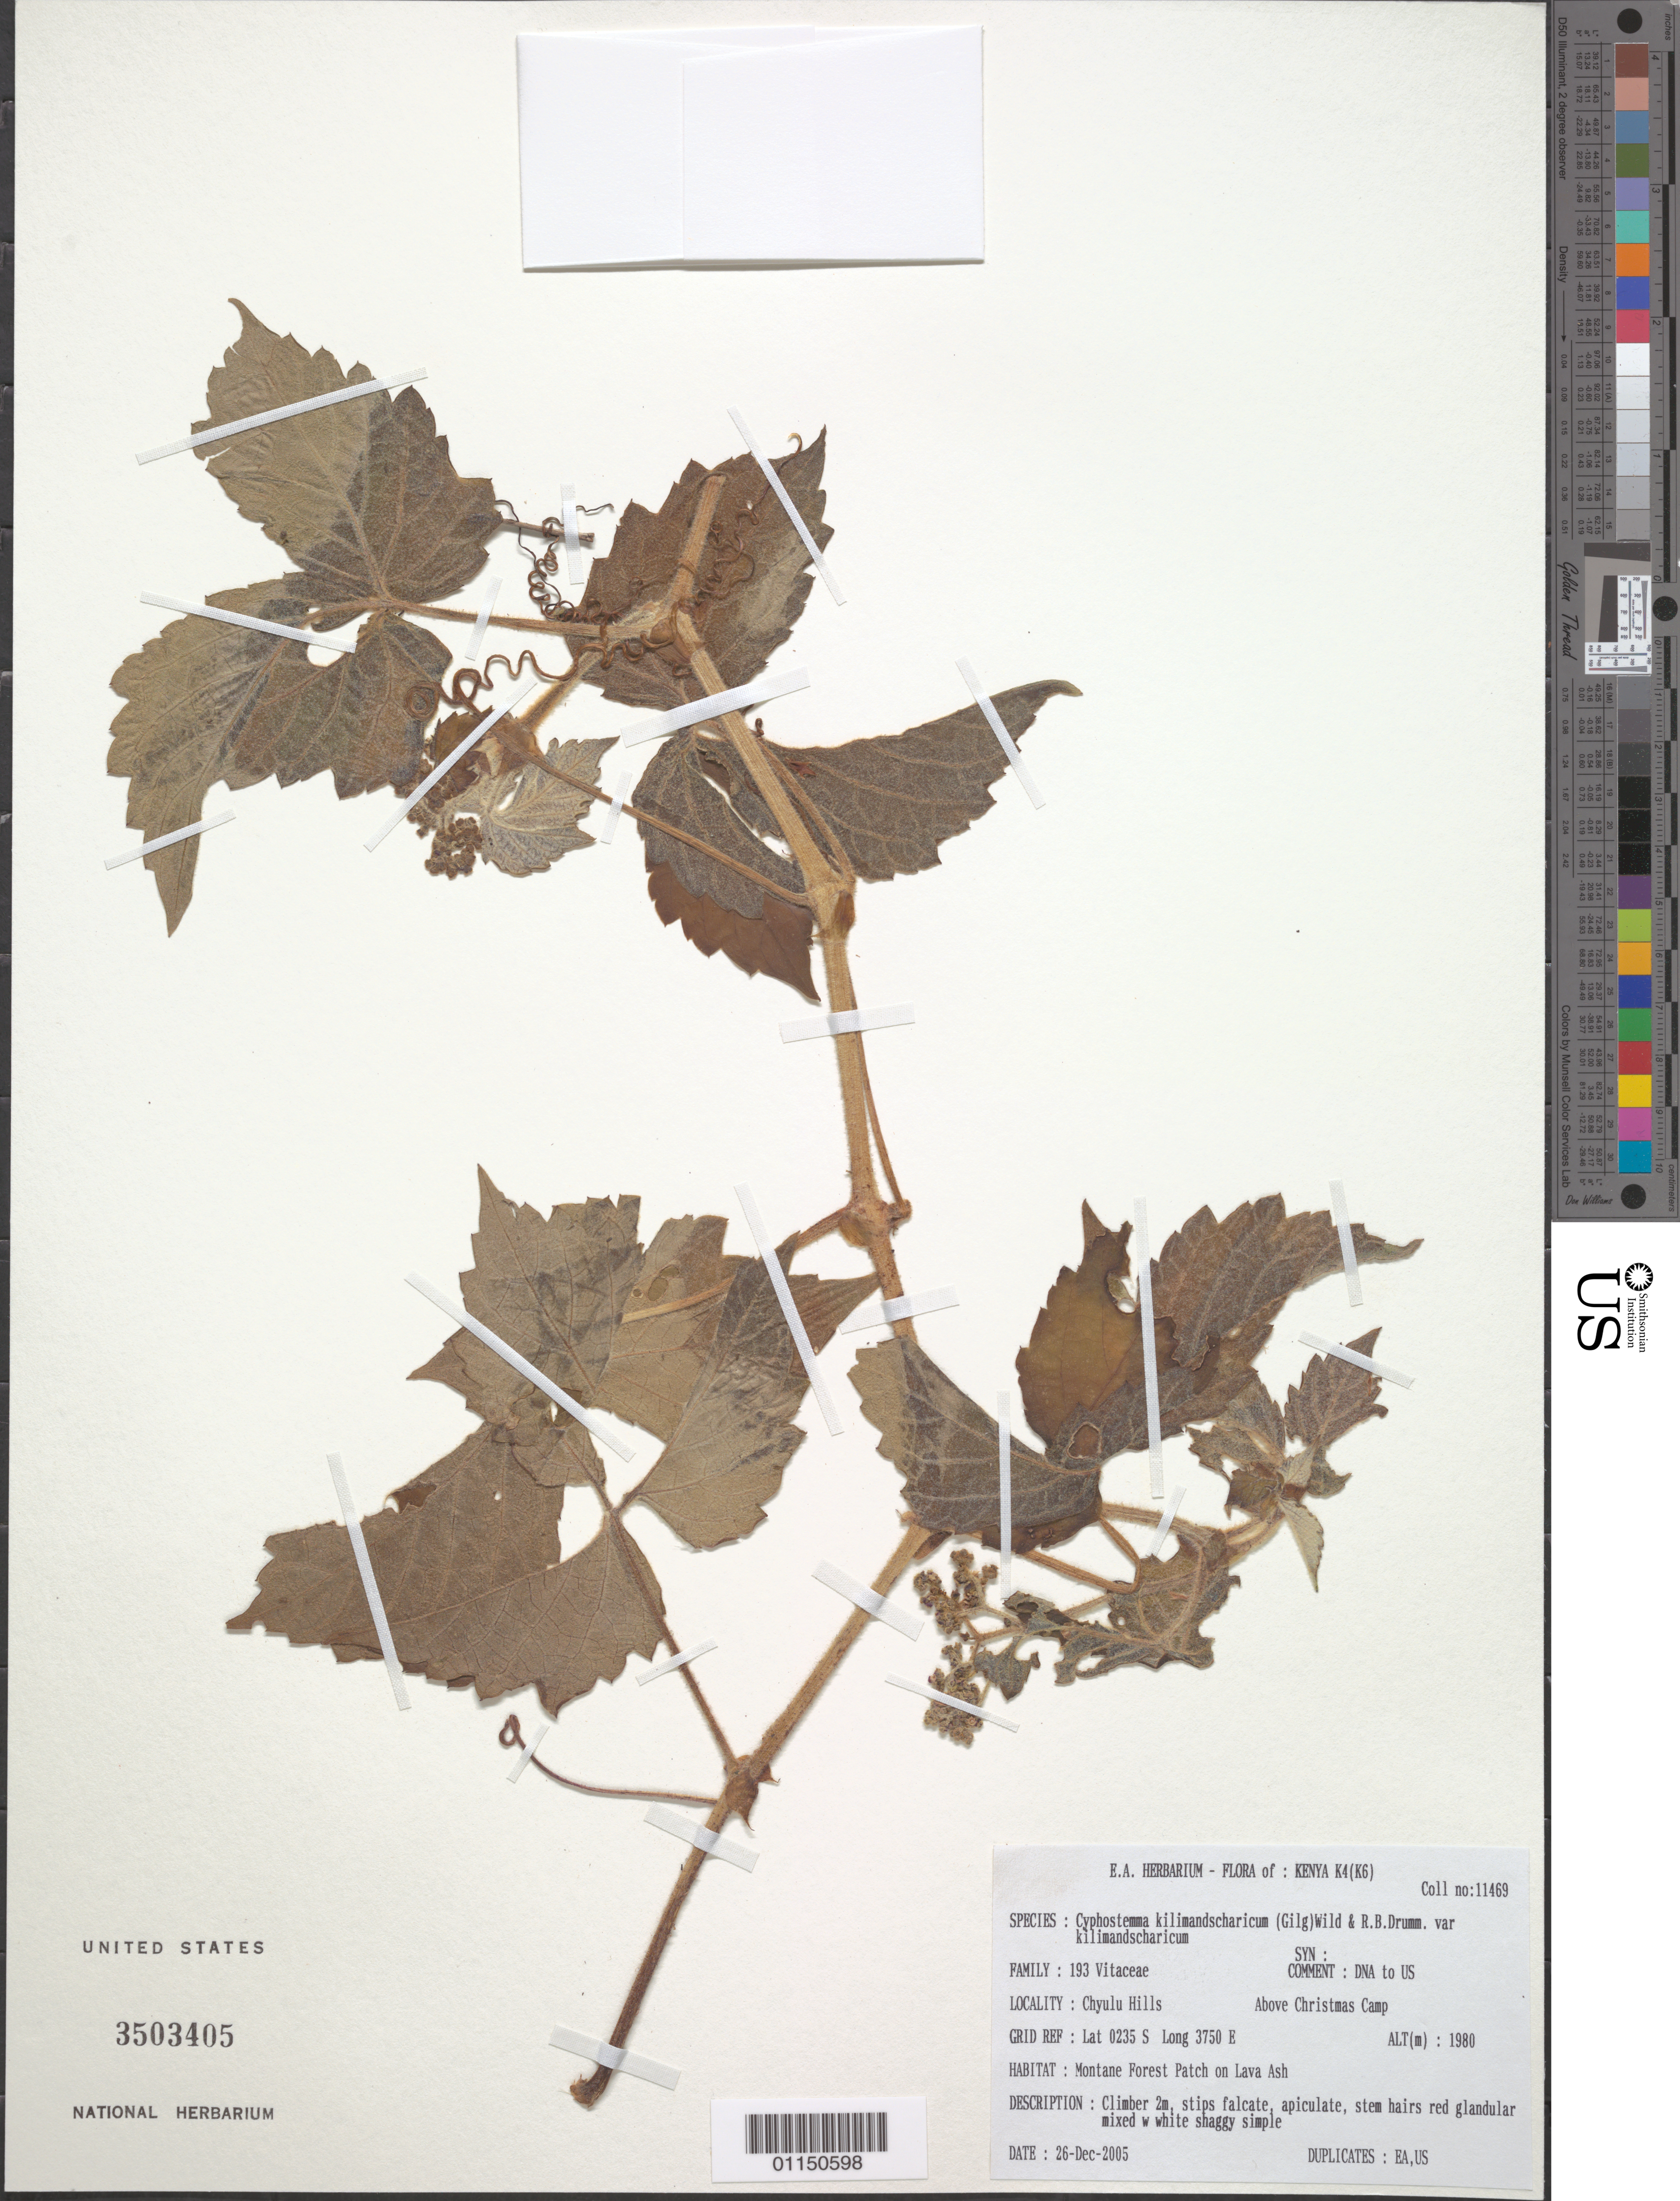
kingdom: Plantae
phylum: Tracheophyta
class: Magnoliopsida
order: Vitales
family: Vitaceae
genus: Cyphostemma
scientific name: Cyphostemma kilimandscharicum var. kilimandscharicum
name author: (Gilg) Wild & R.B. Drumm.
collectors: Q. Luke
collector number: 11469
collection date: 2005-12-26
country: Kenya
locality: Chyulu Hills. Above Christmas Camp.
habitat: Montane Forest Patch on Lava Ash. Climber.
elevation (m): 1980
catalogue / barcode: US 3503405